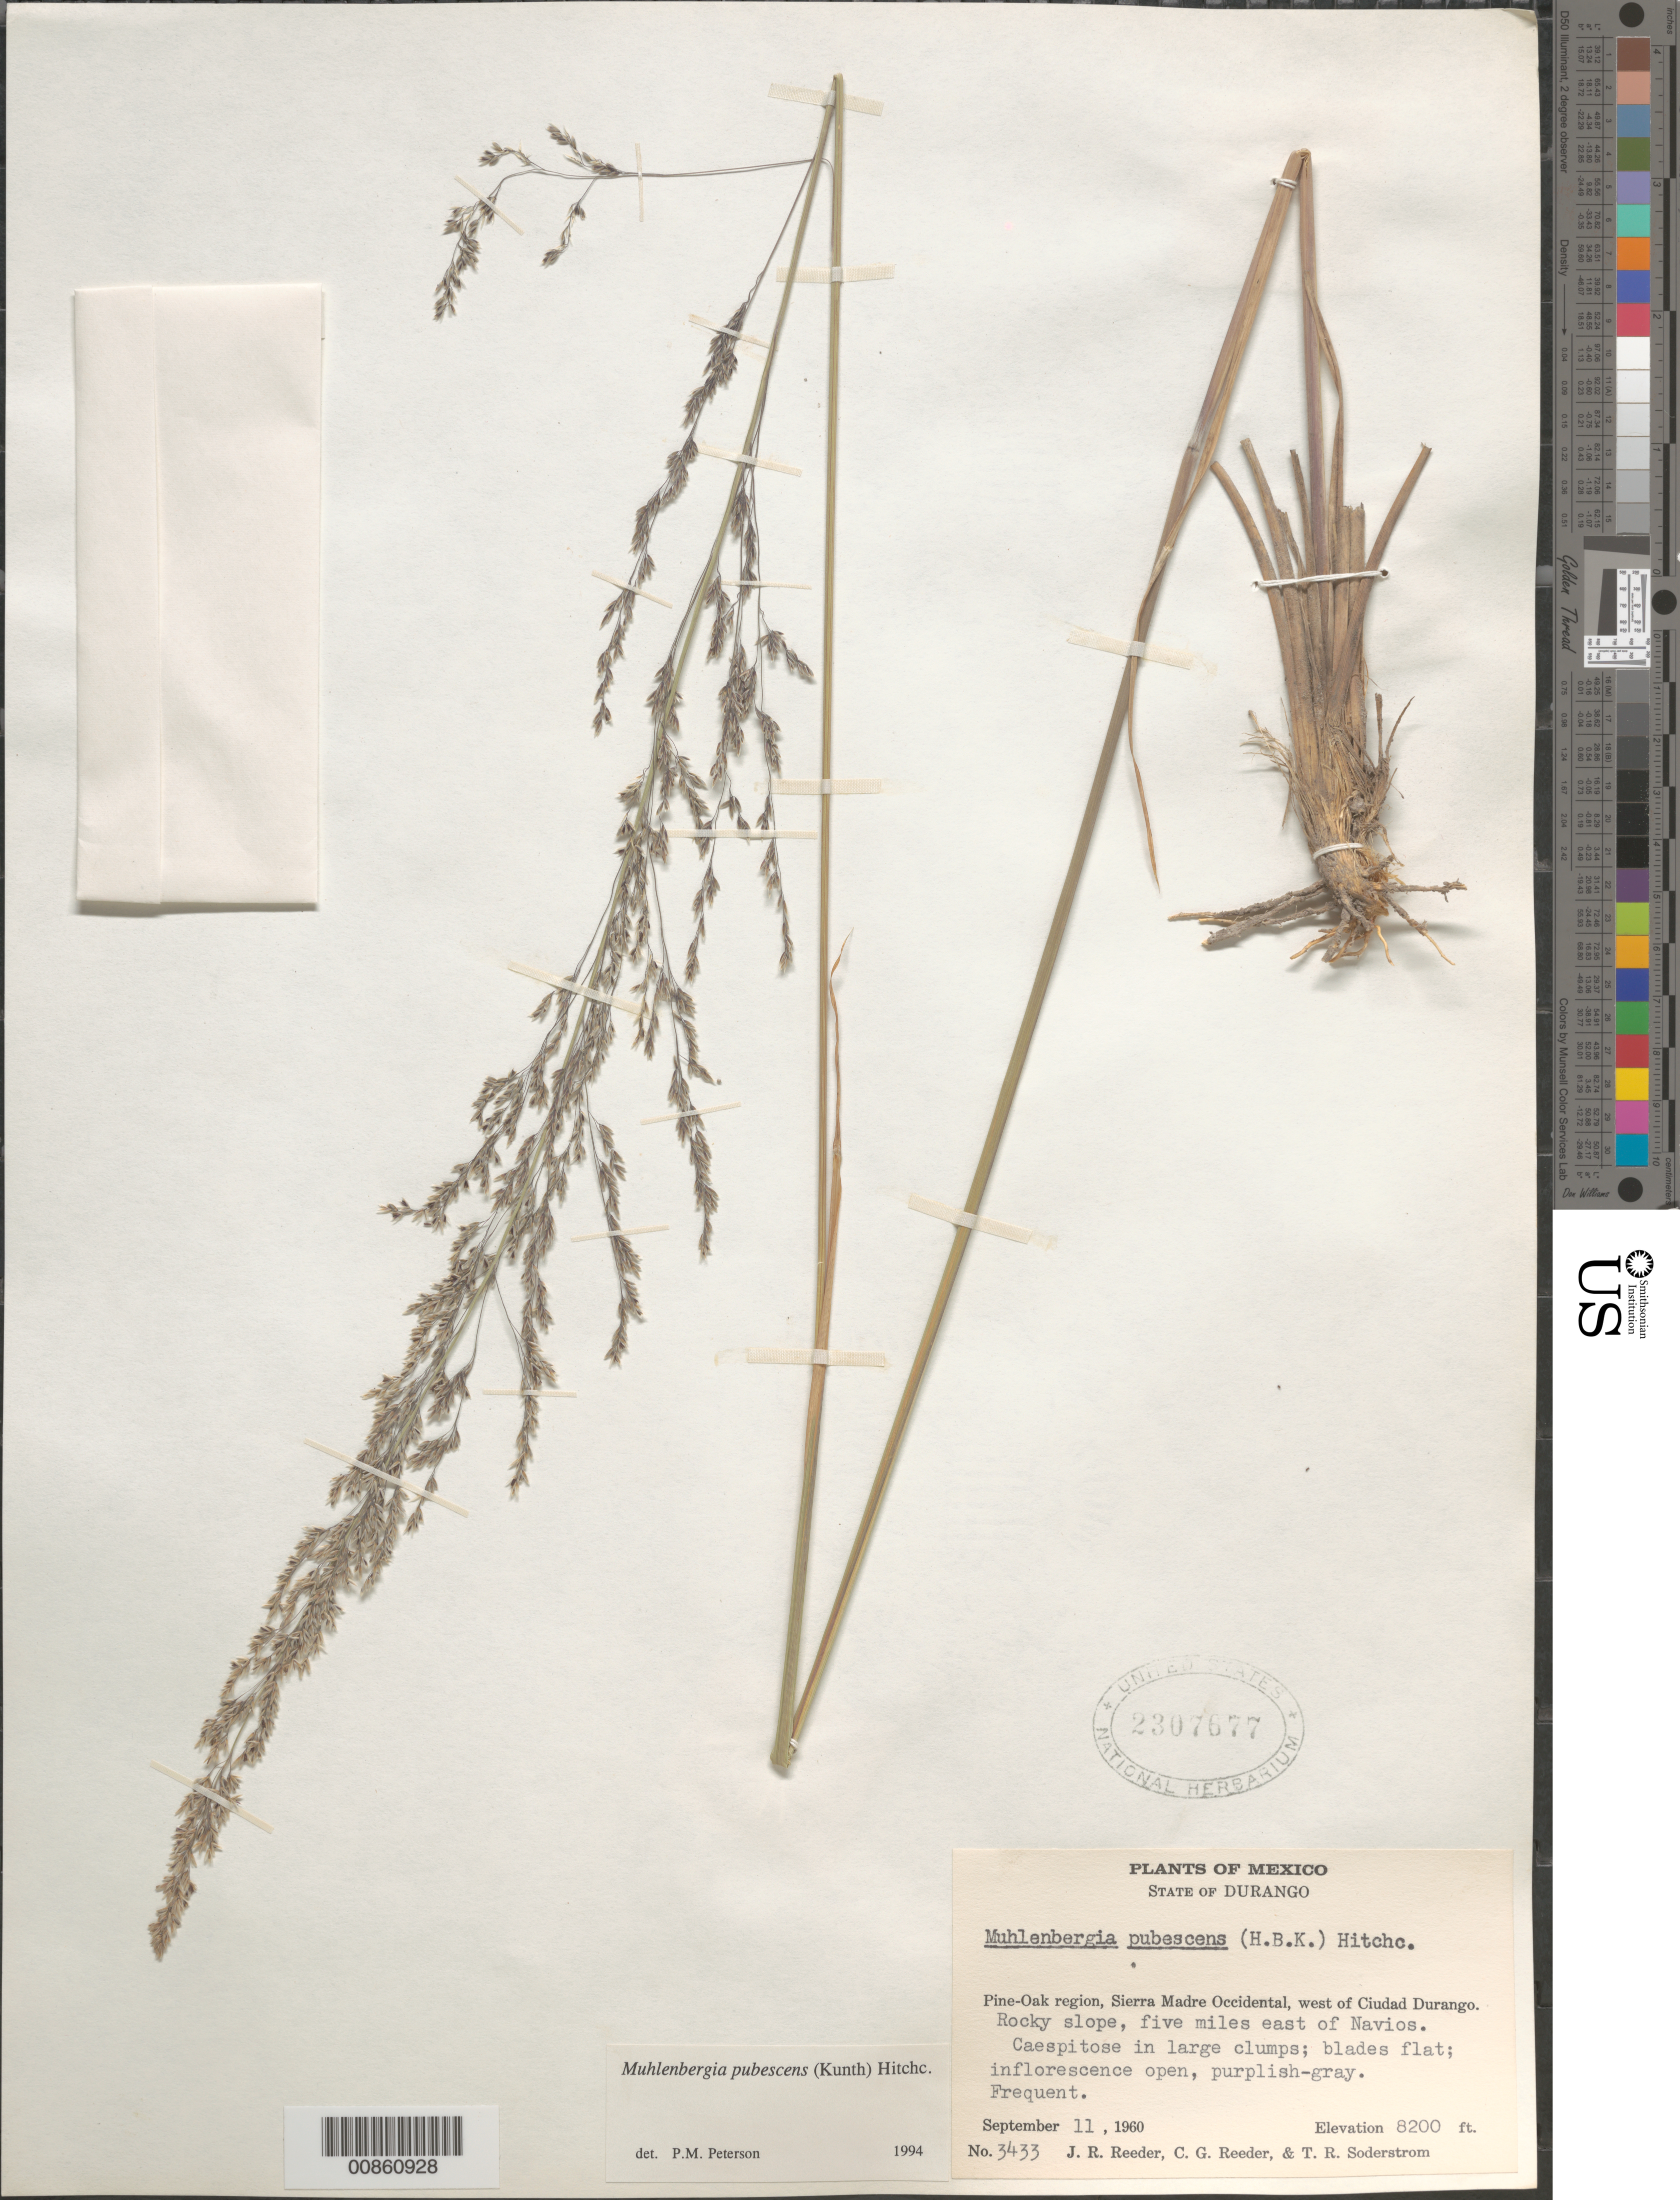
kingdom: Plantae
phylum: Tracheophyta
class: Liliopsida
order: Poales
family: Poaceae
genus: Muhlenbergia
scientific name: Muhlenbergia pubescens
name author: (Kunth) Hitchc.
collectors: J. R. Reeder & C. G. Reeder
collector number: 3433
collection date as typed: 11 Sep 1960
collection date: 1960-09-11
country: Mexico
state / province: Durango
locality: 5 mi E of Navios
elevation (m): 2499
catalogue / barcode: US 2307677